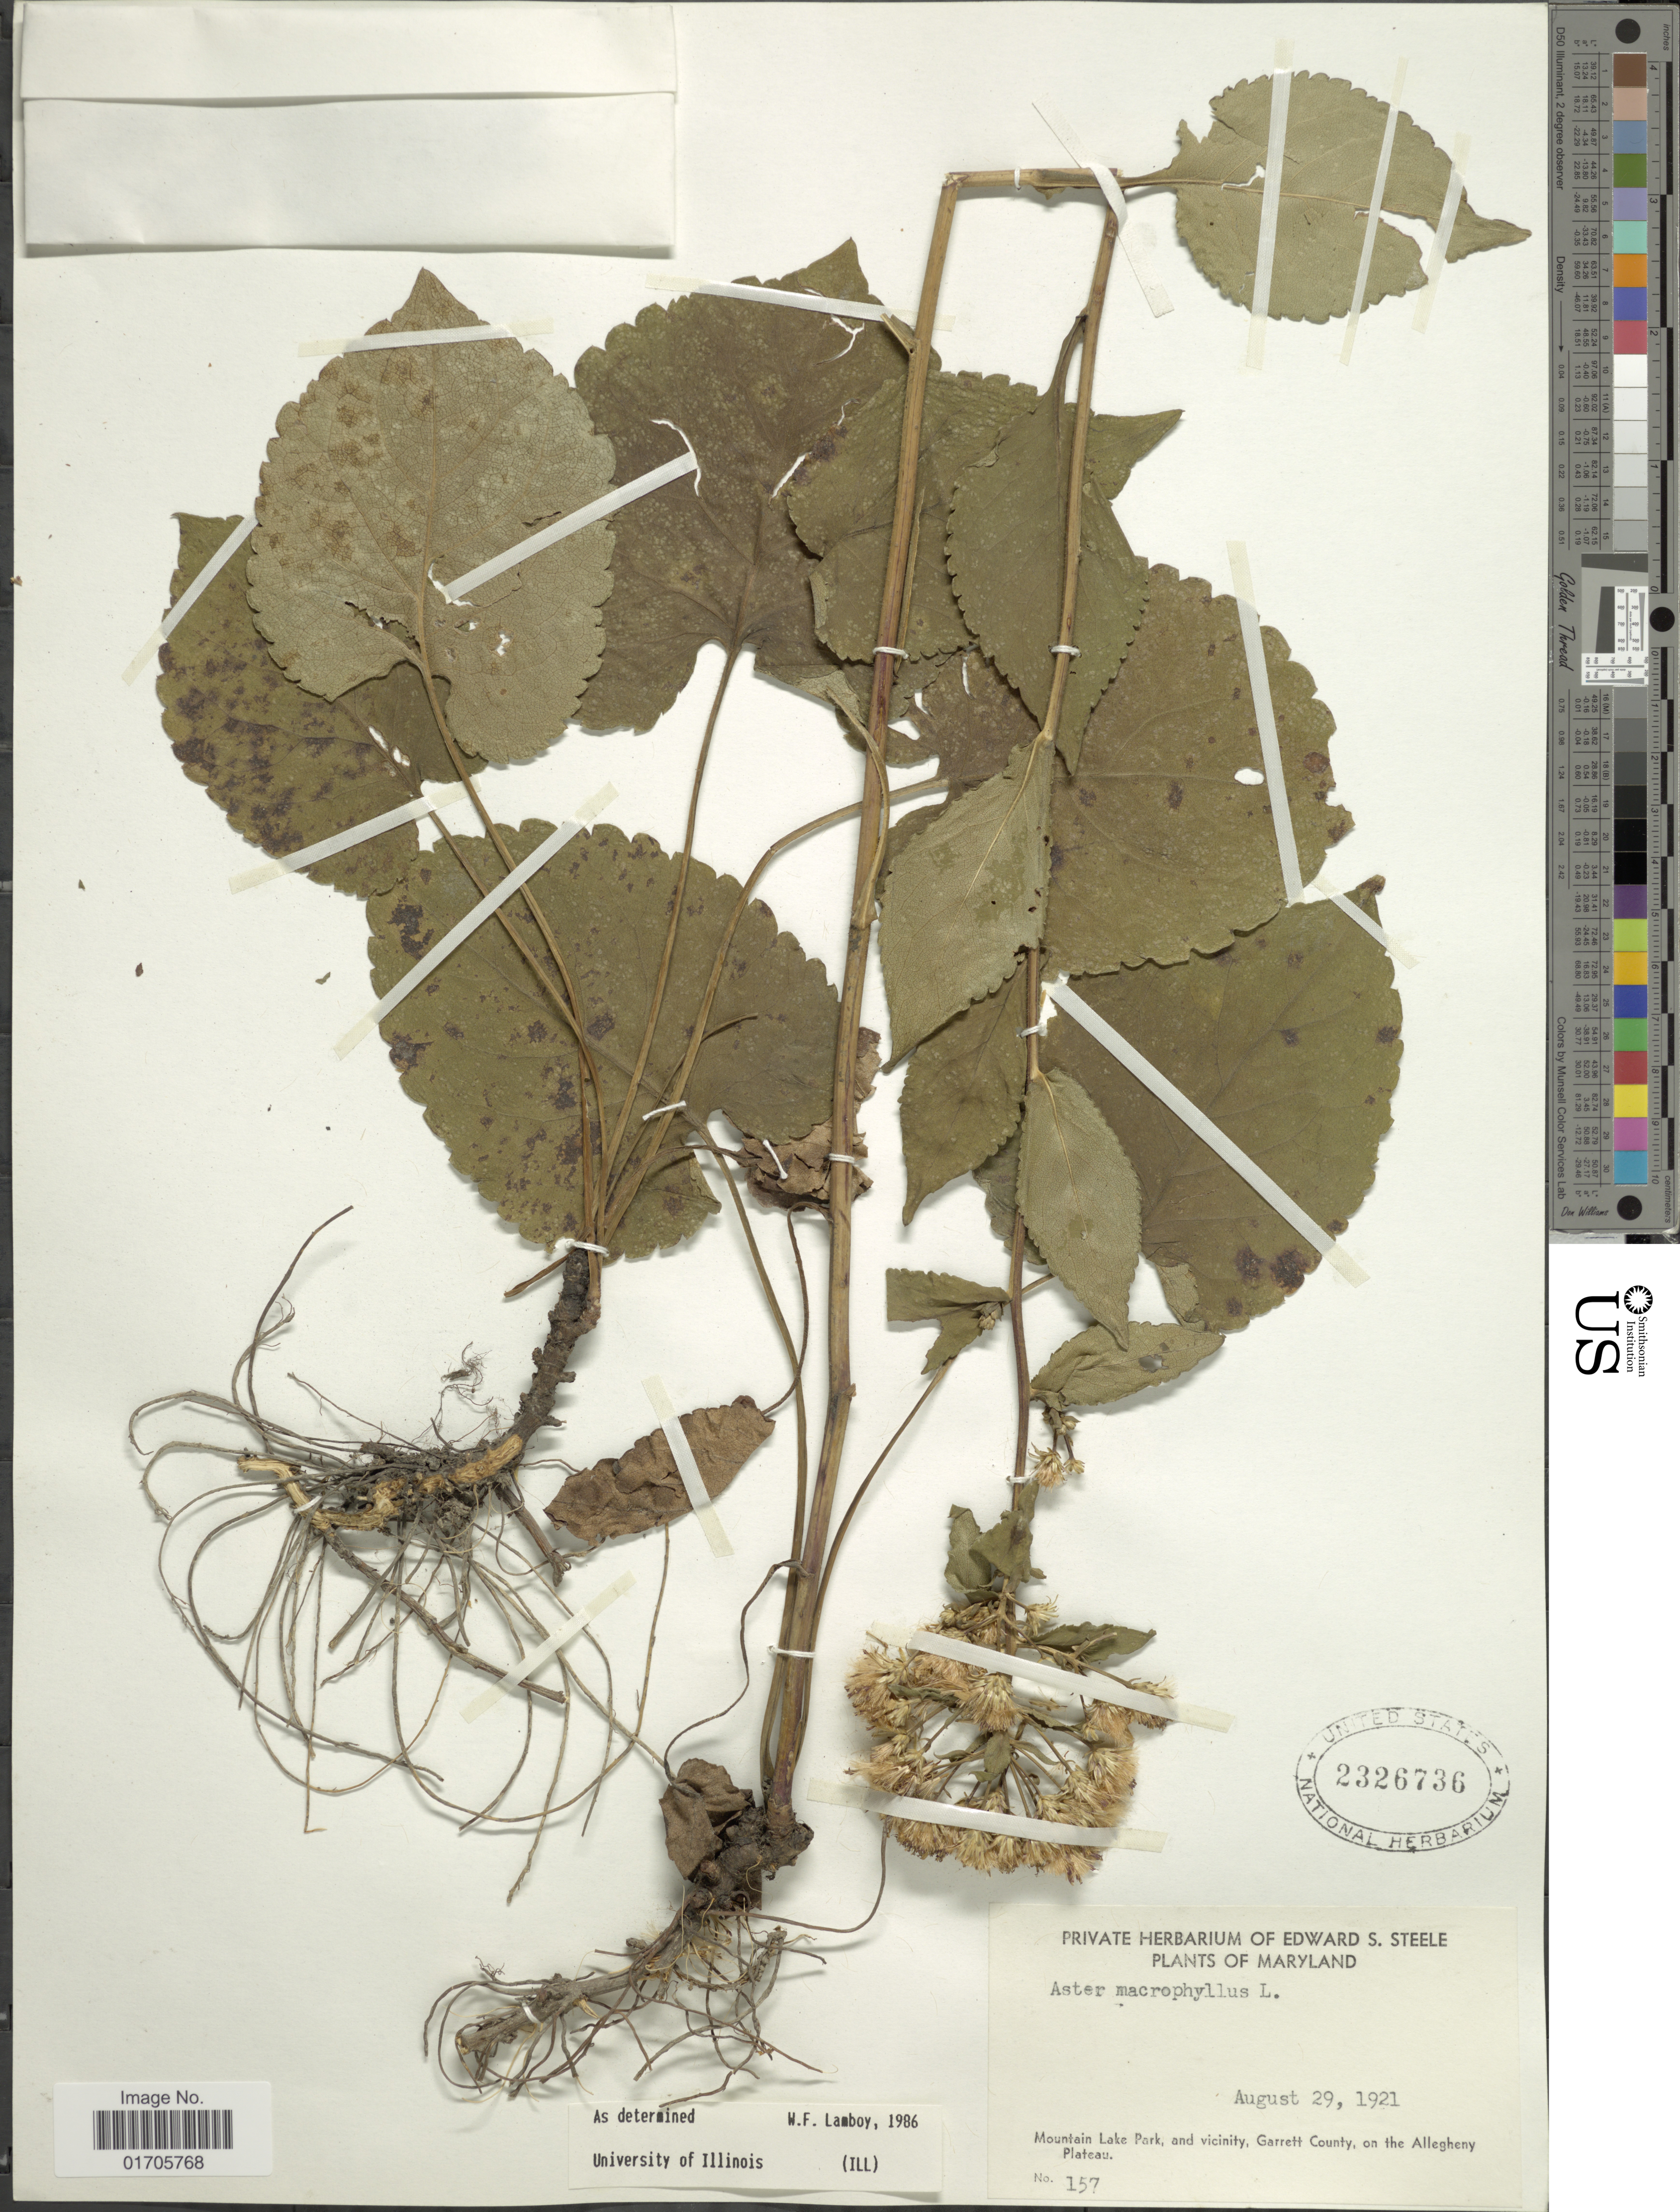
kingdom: Plantae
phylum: Tracheophyta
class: Magnoliopsida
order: Asterales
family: Asteraceae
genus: Eurybia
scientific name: Eurybia macrophylla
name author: (L.) Cass.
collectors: ex herb. Edward S. Steele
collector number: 157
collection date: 1921-08-29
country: United States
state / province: Maryland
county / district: Garrett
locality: Maryland. Mountain Lake Park, and vicinity, Garrett County. on the Allegheny Plateau.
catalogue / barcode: US 2326736